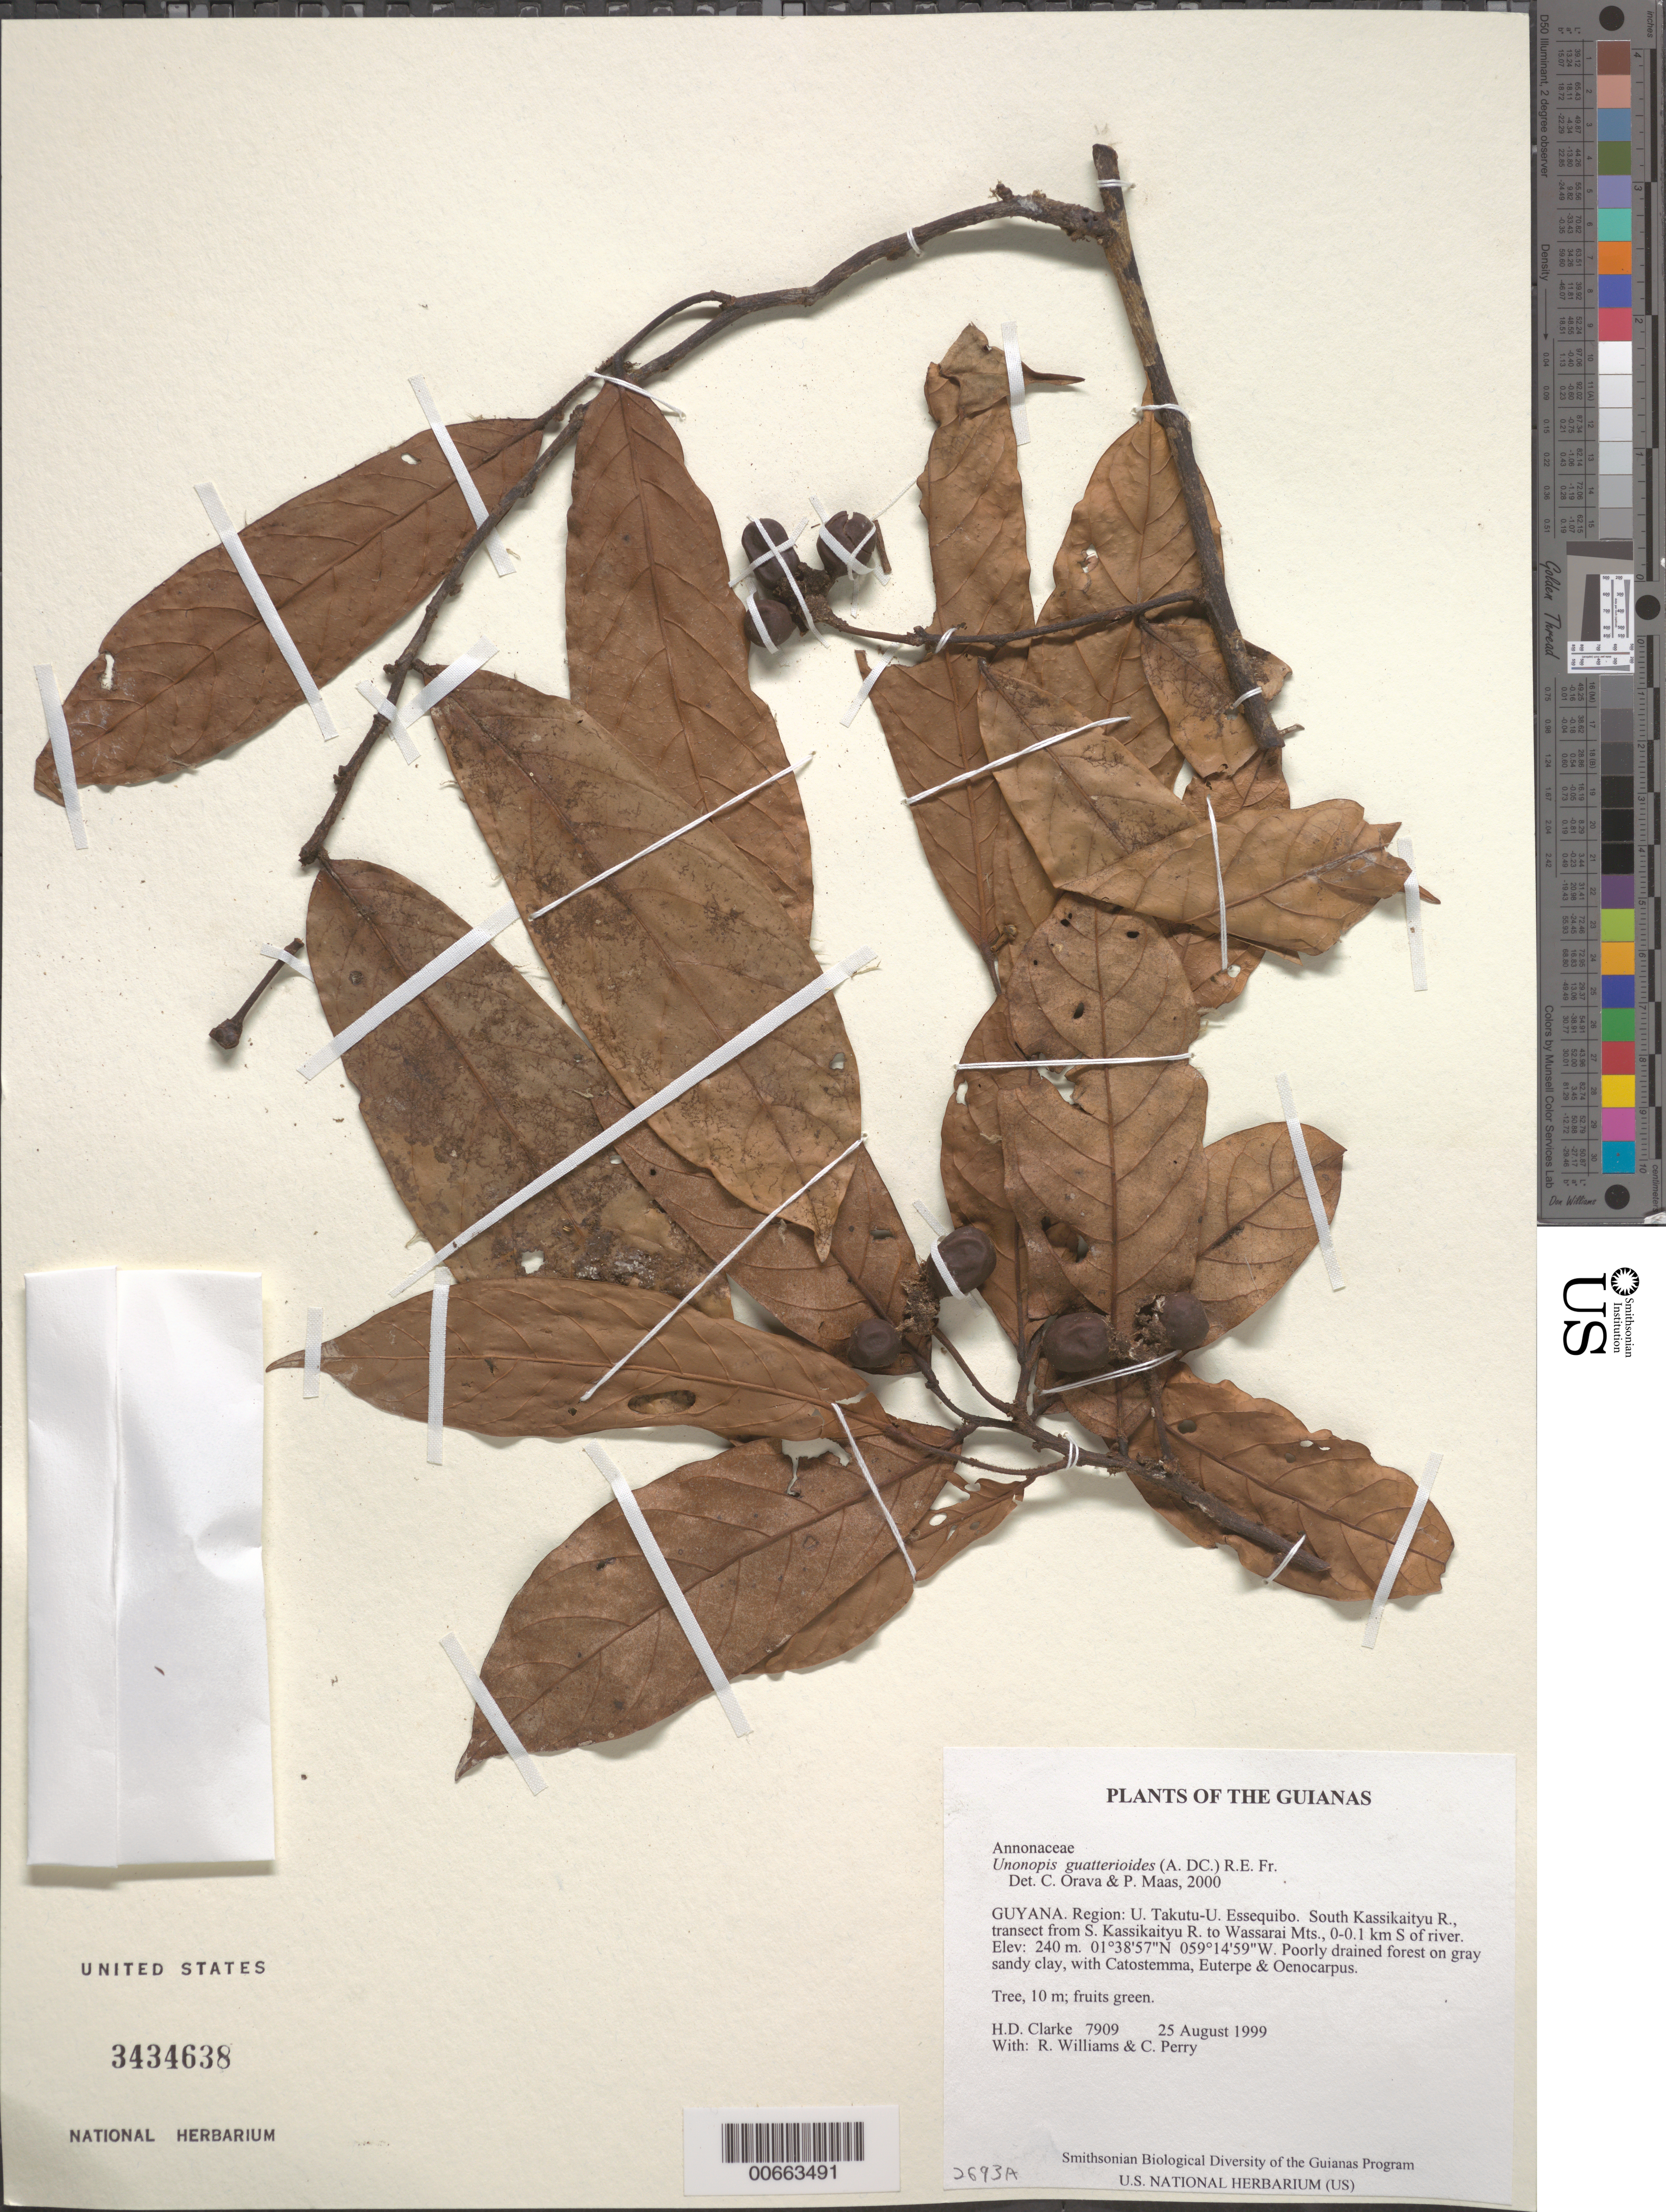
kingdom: Plantae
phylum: Tracheophyta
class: Magnoliopsida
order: Magnoliales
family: Annonaceae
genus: Unonopsis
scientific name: Unonopsis guatterioides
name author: (A. DC.) R.E. Fr.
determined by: Orava, C.; Maas, P. J.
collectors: H. D. Clarke, R. Williams & C. Perry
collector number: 7909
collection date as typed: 25 August 1999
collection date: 1999-08-25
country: Guyana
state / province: U. Takutu-U. Essequibo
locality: South Kassikaityu R., transect from S. Kassikaityu R. to Wassarai Mts., 0-0.1 km S of river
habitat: Poorly drained forest on gray sandy clay, with Catostemma, Euterpe & Oenocarpus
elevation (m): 240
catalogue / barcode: US 3434638